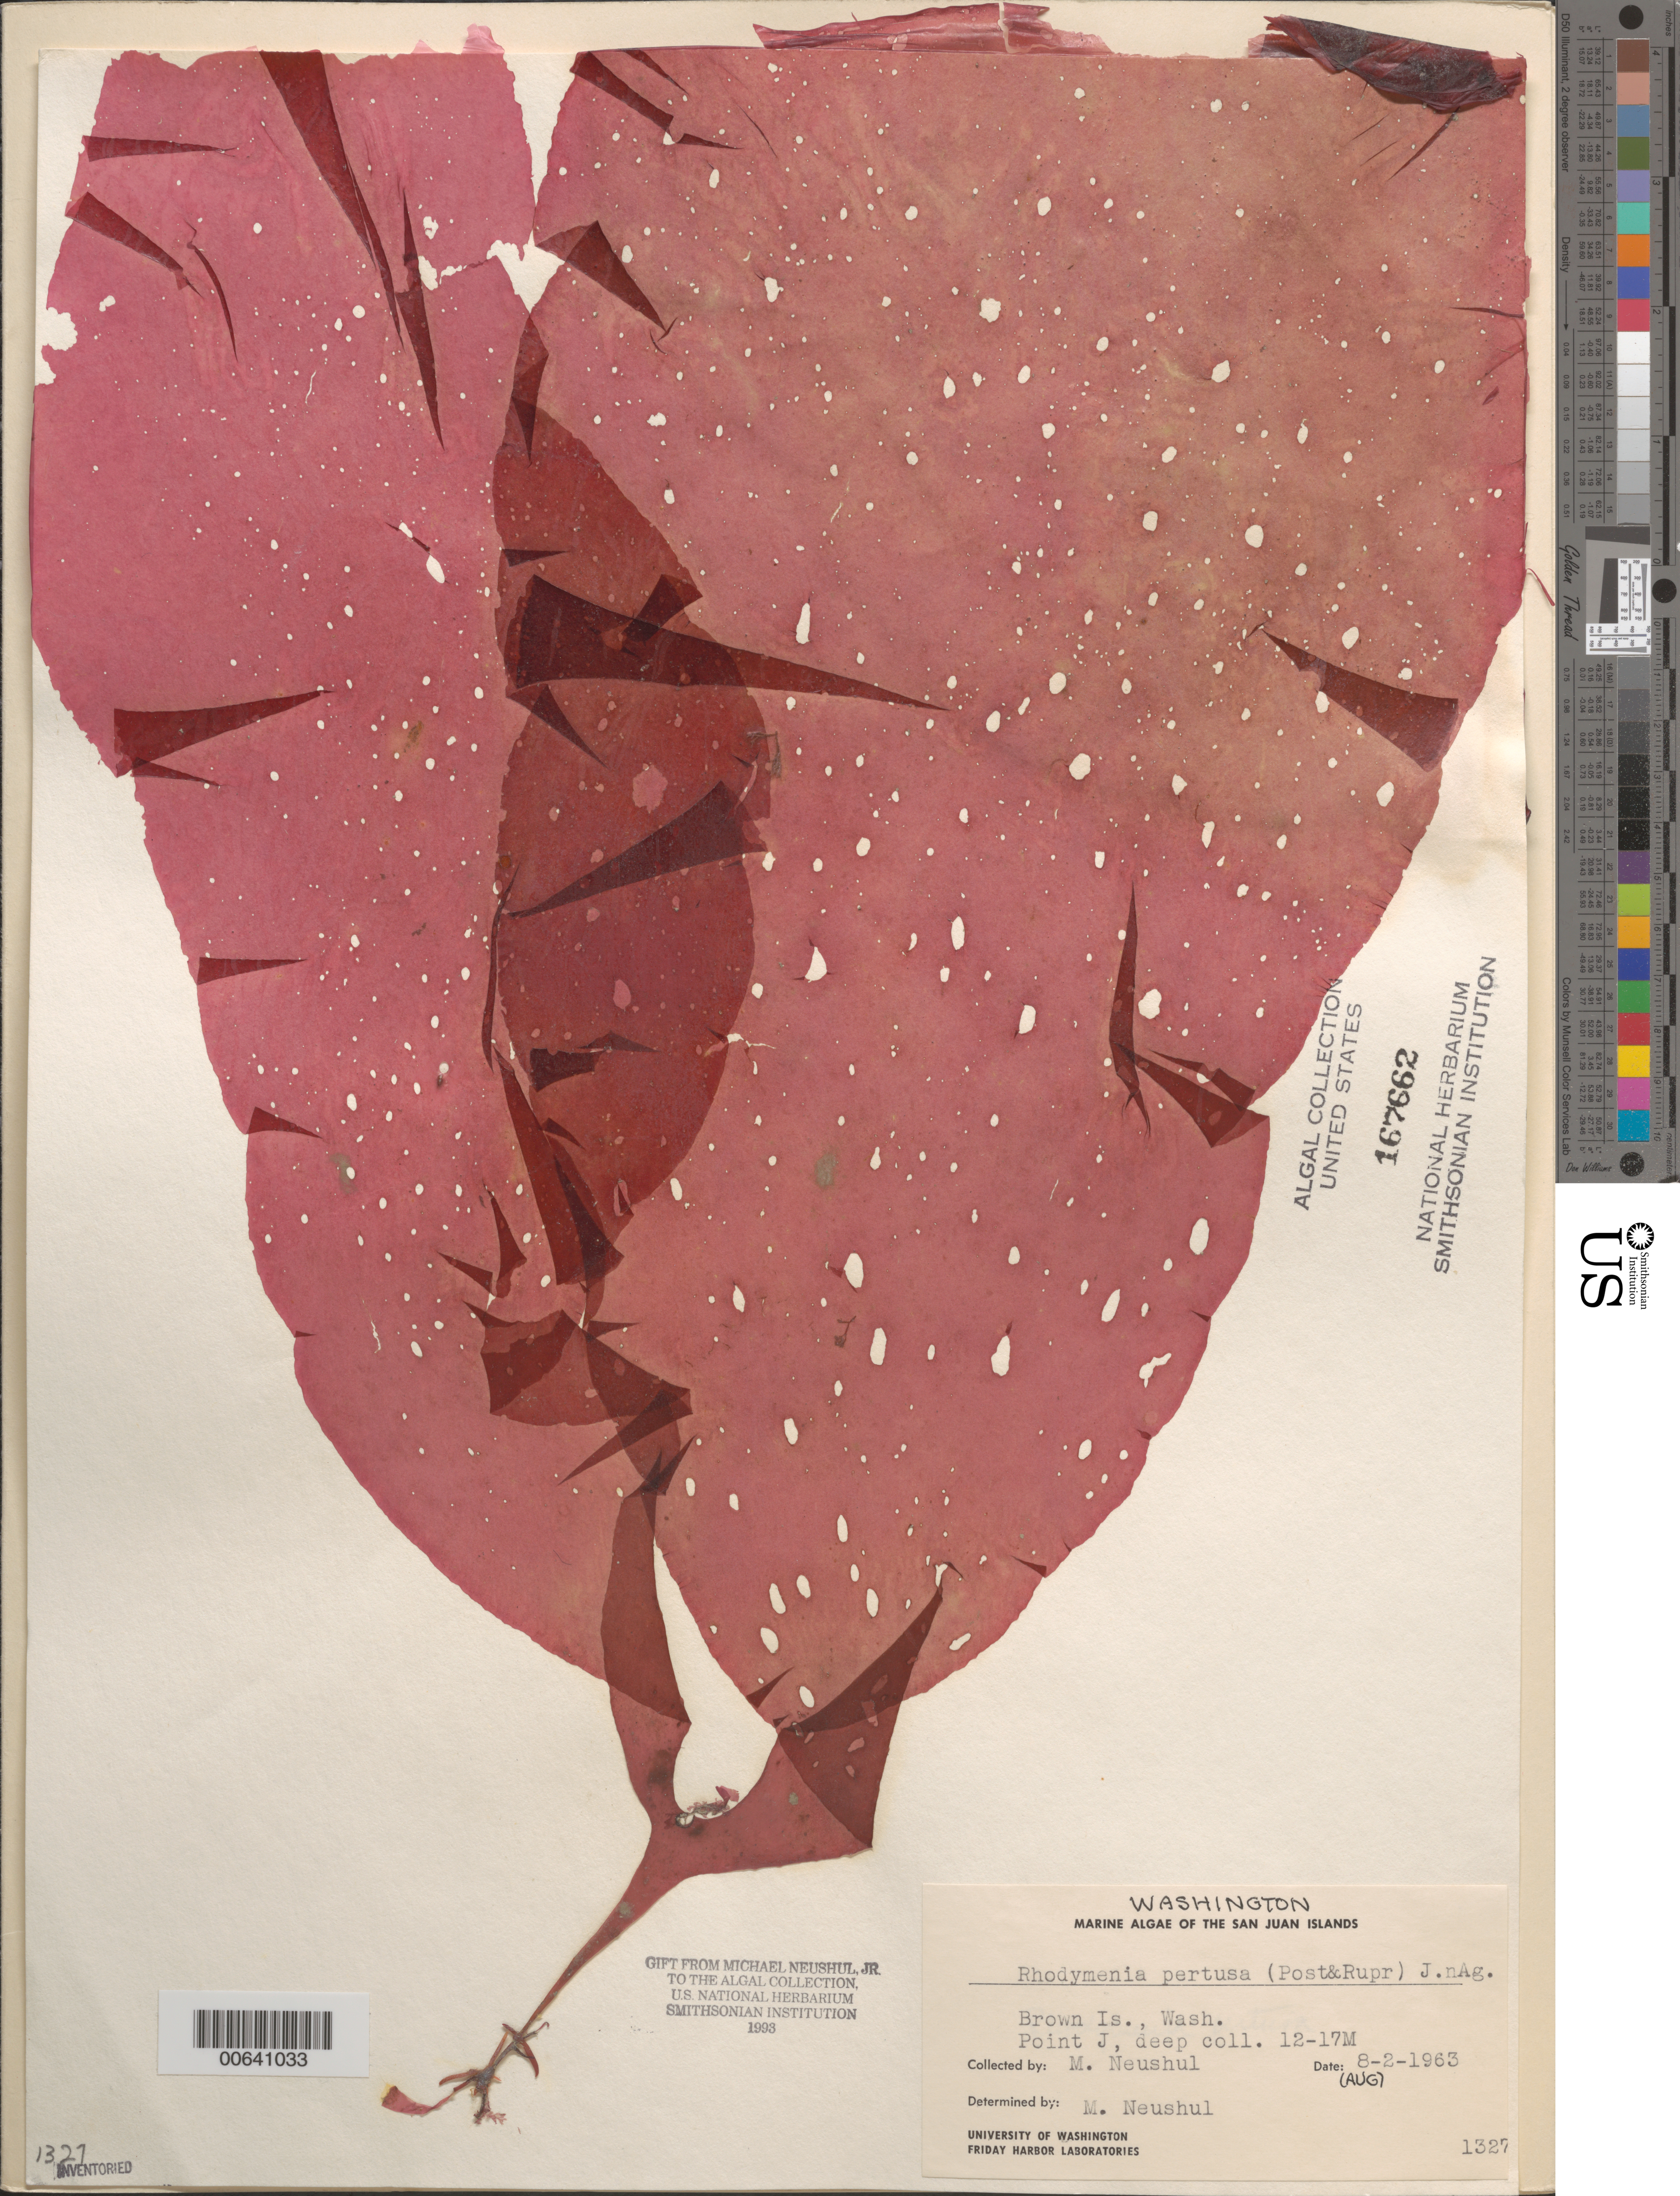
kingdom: Plantae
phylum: Rhodophyta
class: Florideophyceae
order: Rhodymeniales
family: Rhodymeniaceae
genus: Rhodymenia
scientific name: Rhodymenia pertusa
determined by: Neushul, M.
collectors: M. Neushul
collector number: Neushul 1327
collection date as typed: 02 Aug 1963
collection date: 1963-08-02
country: United States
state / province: Washington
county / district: San Juan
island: Brown Island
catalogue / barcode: US 167662